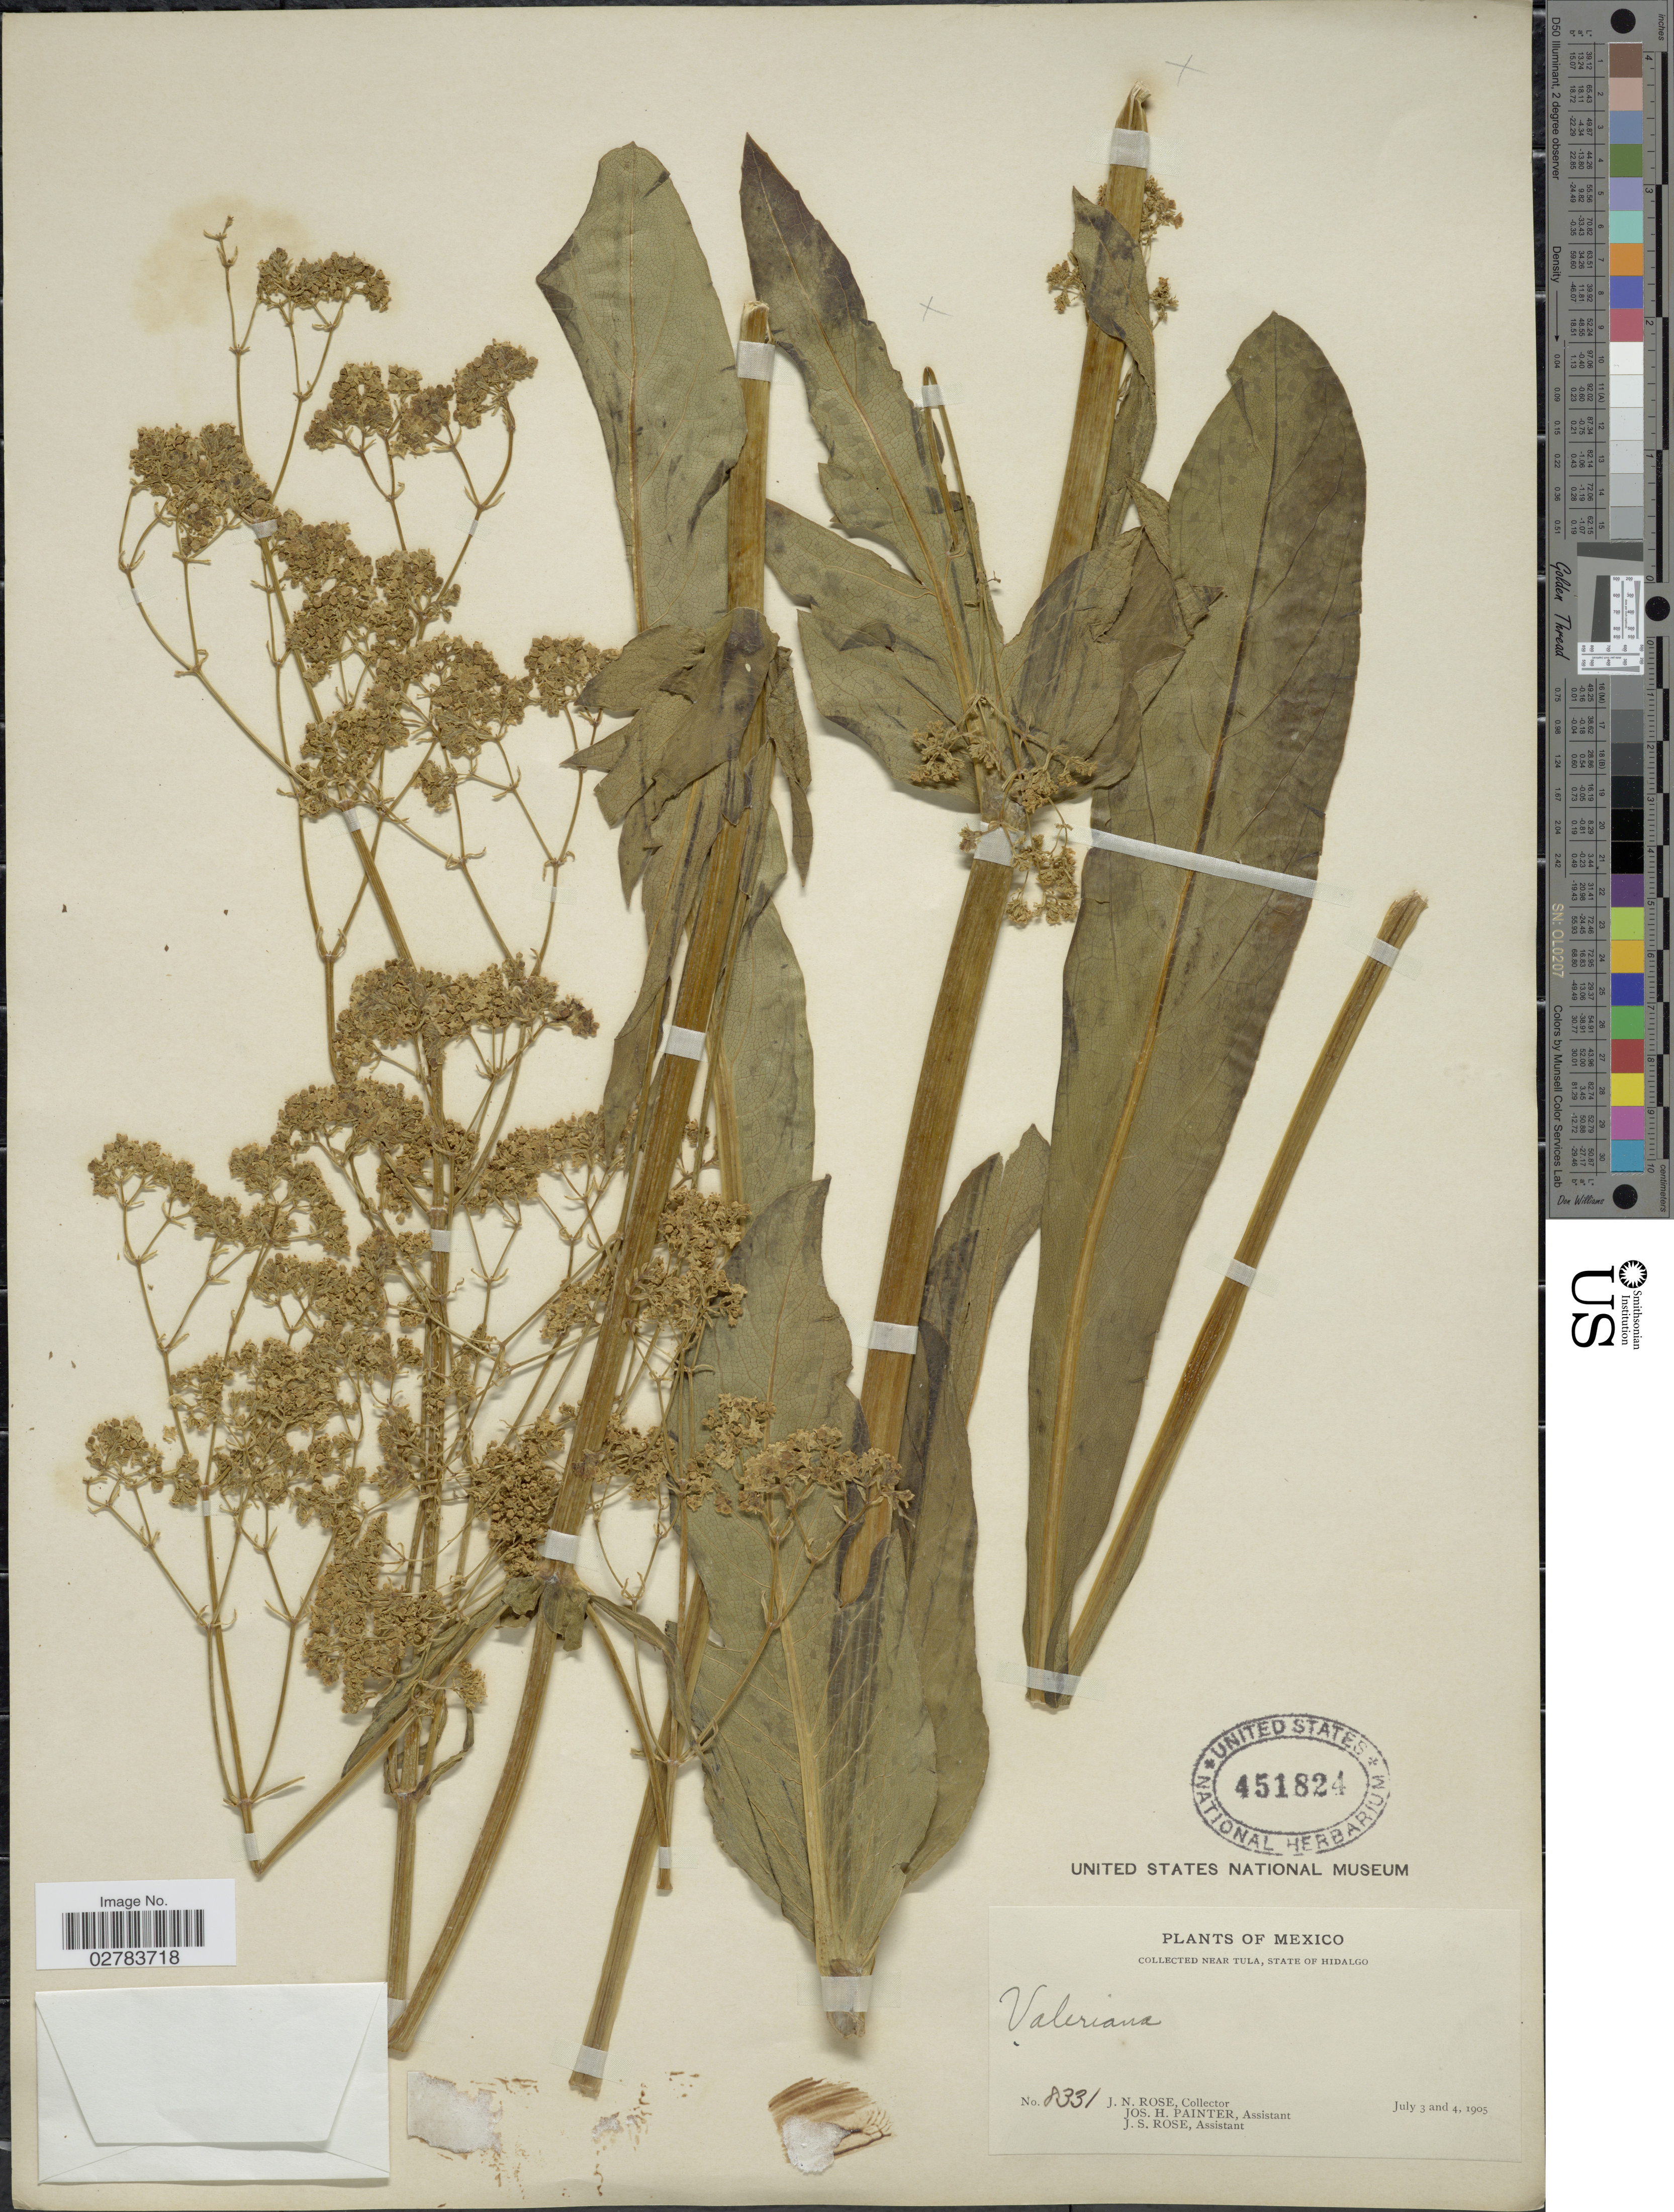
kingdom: Plantae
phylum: Tracheophyta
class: Magnoliopsida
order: Dipsacales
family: Caprifoliaceae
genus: Valeriana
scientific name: Valeriana edulis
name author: Nutt.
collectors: J. N. Rose, J. H. Painter & J. S. Rose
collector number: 8331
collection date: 1905-07-03/1905-07-04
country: Mexico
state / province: Hidalgo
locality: Near Tula.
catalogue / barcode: US 451824